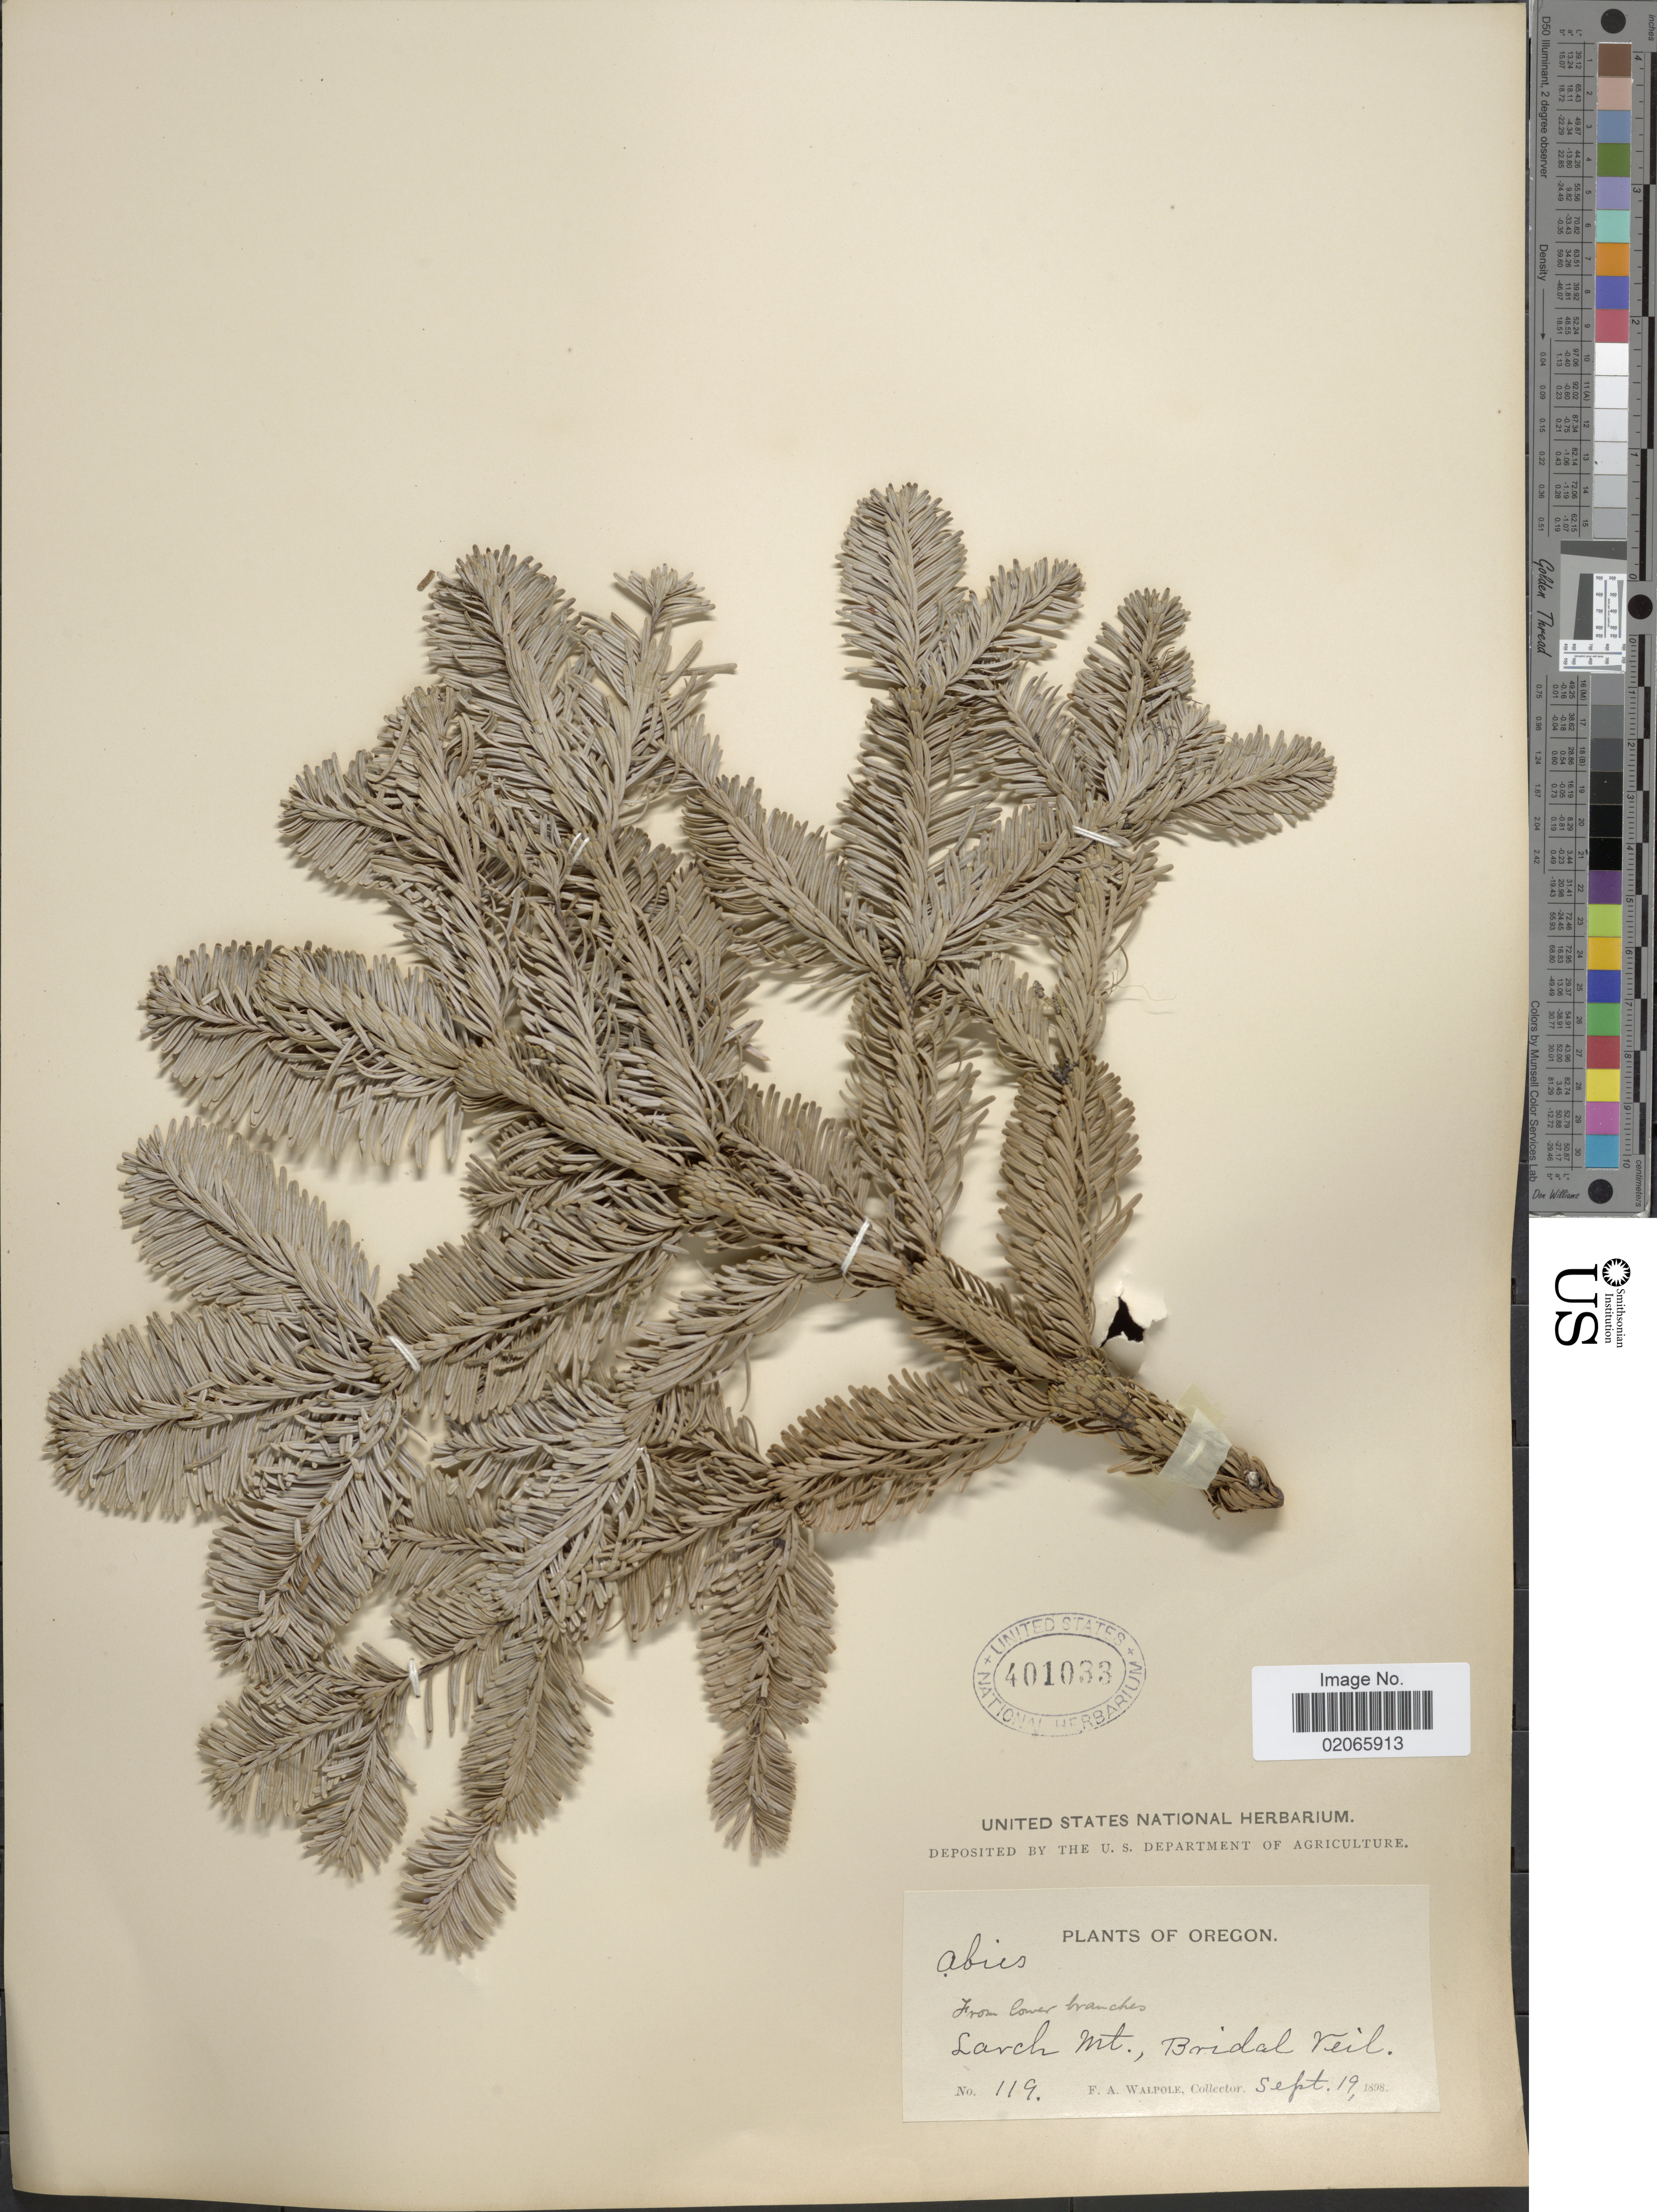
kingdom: Plantae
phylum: Tracheophyta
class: Pinopsida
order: Pinales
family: Pinaceae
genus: Abies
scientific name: Abies sp.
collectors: F. Walpole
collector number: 119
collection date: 1898-09-19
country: United States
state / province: Oregon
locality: Larch Mt., Bridal Veil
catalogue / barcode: US 401033